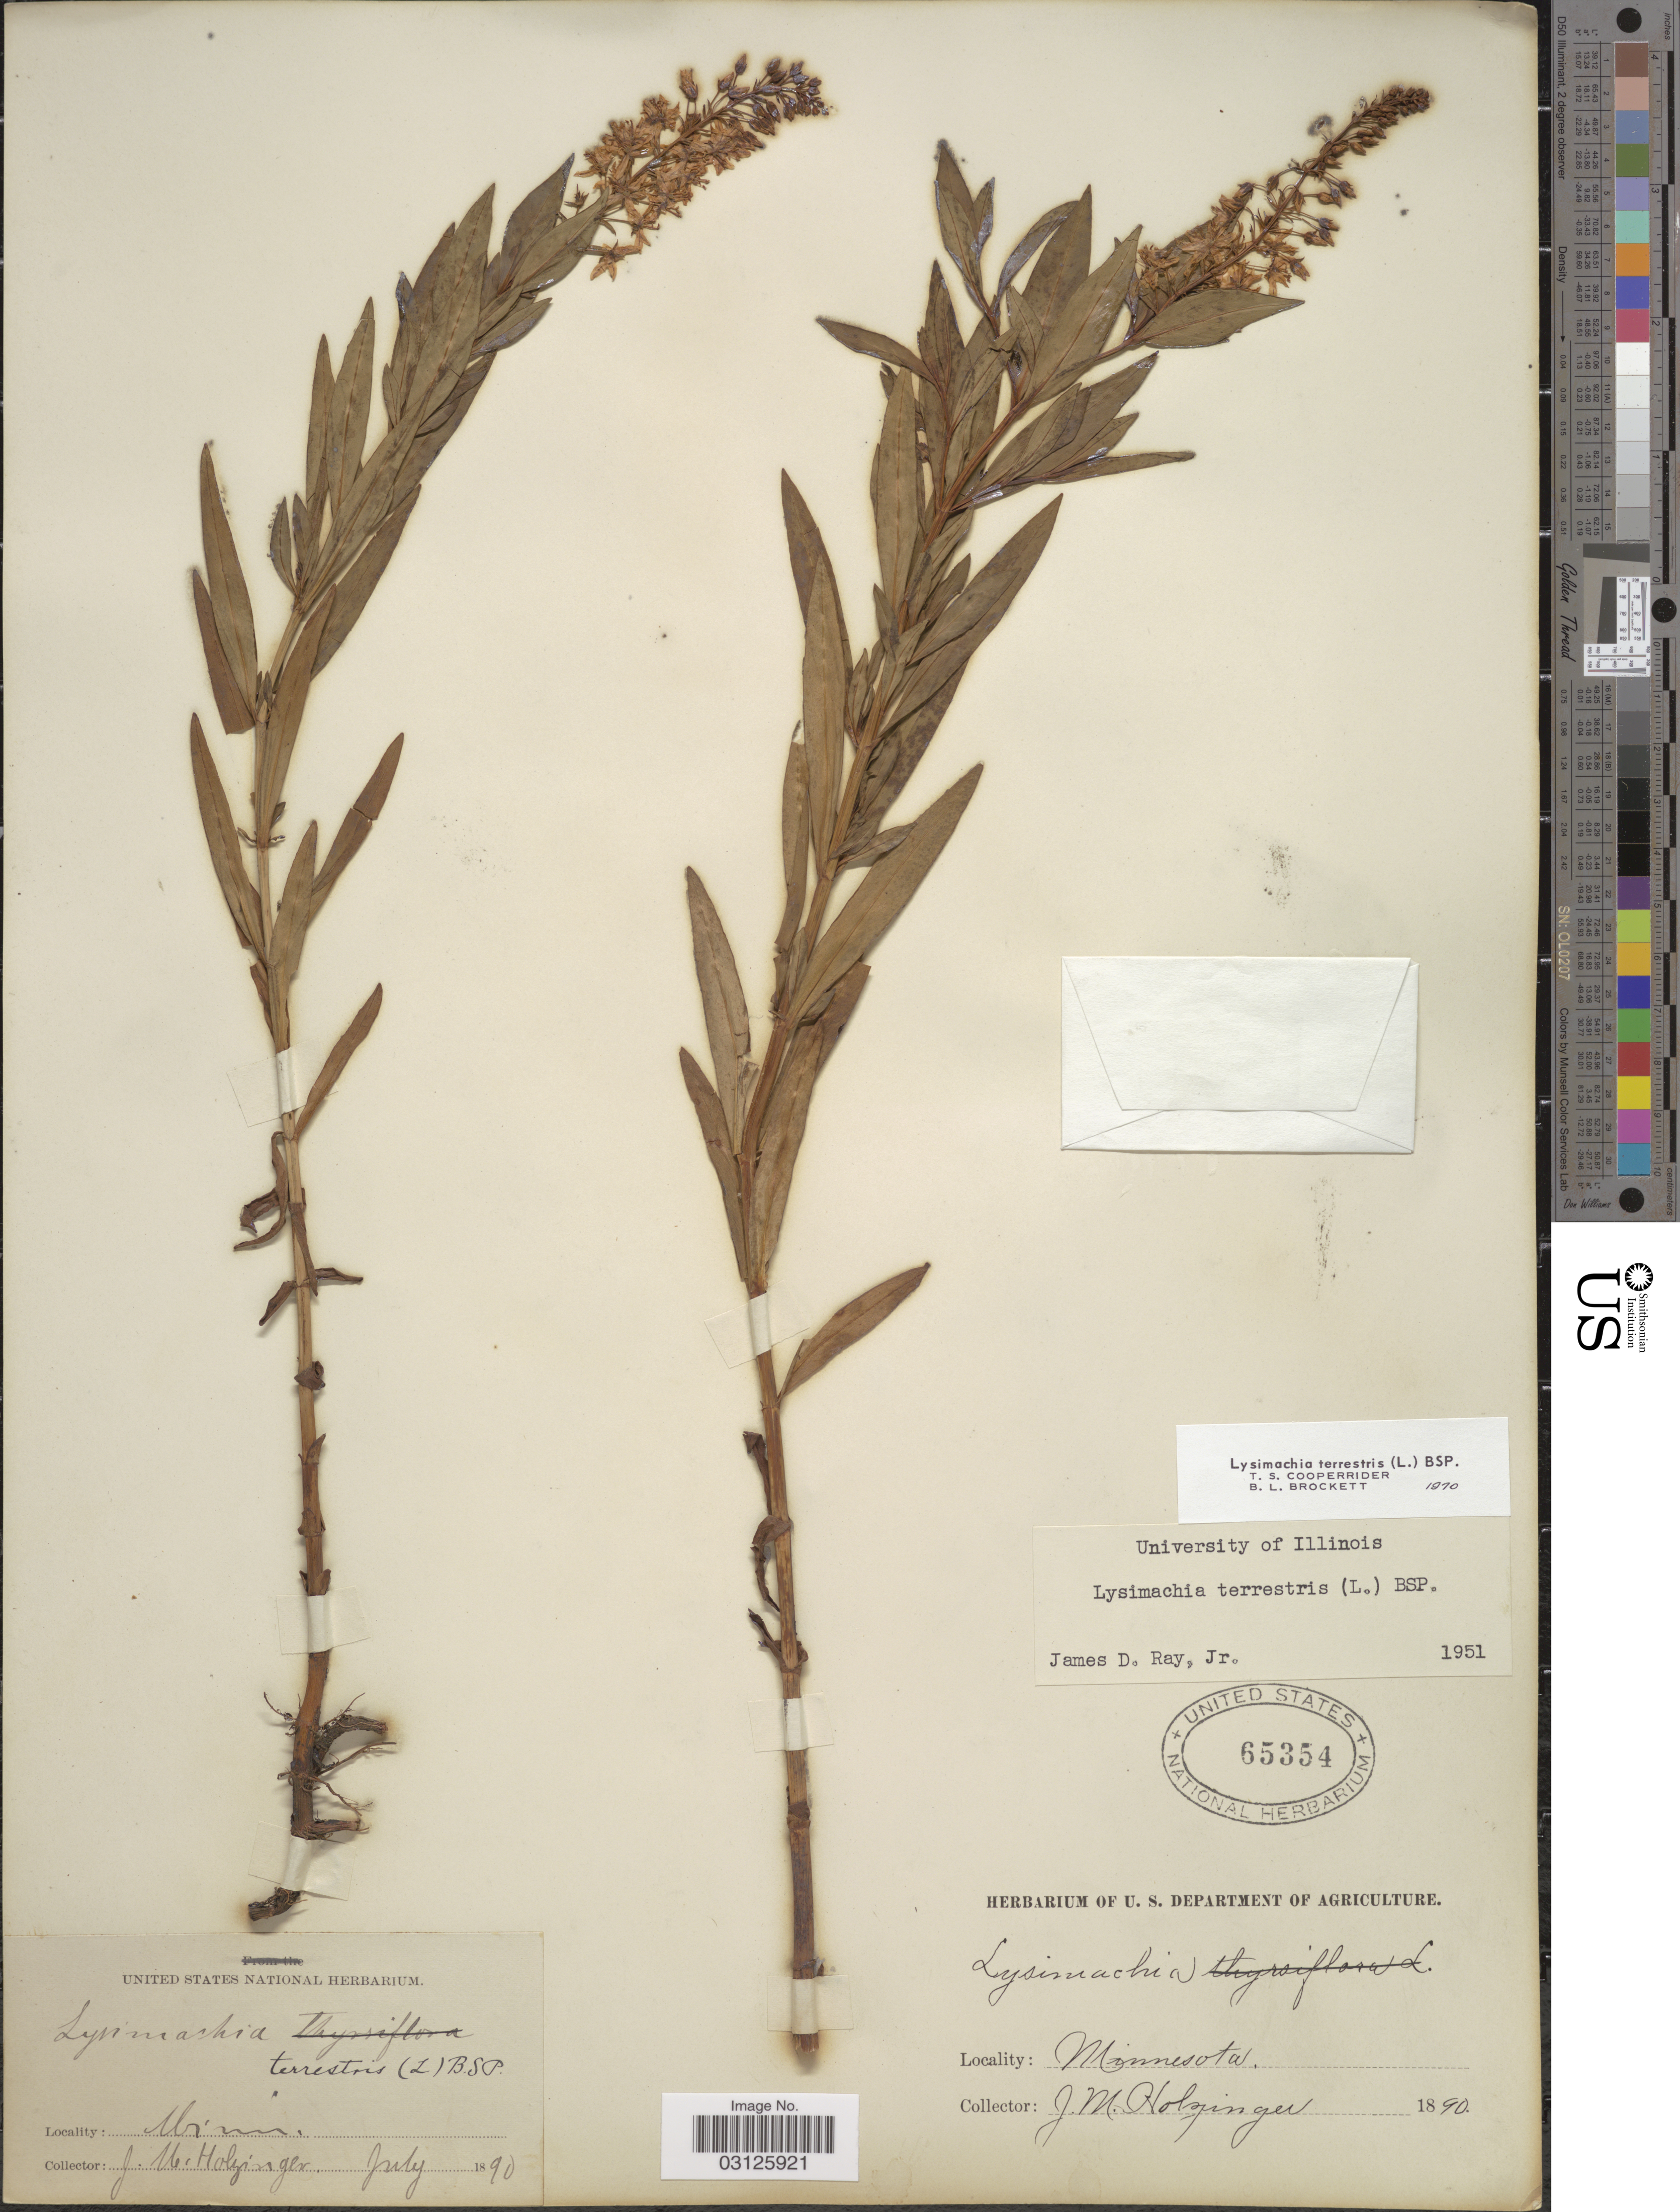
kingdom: Plantae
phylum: Tracheophyta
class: Magnoliopsida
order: Ericales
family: Primulaceae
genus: Lysimachia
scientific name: Lysimachia terrestris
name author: (L.) Britton, Stearns & Poggenb.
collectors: J. M. Holzinger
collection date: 1890-07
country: United States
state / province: Minnesota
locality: Minn.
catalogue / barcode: US 65354